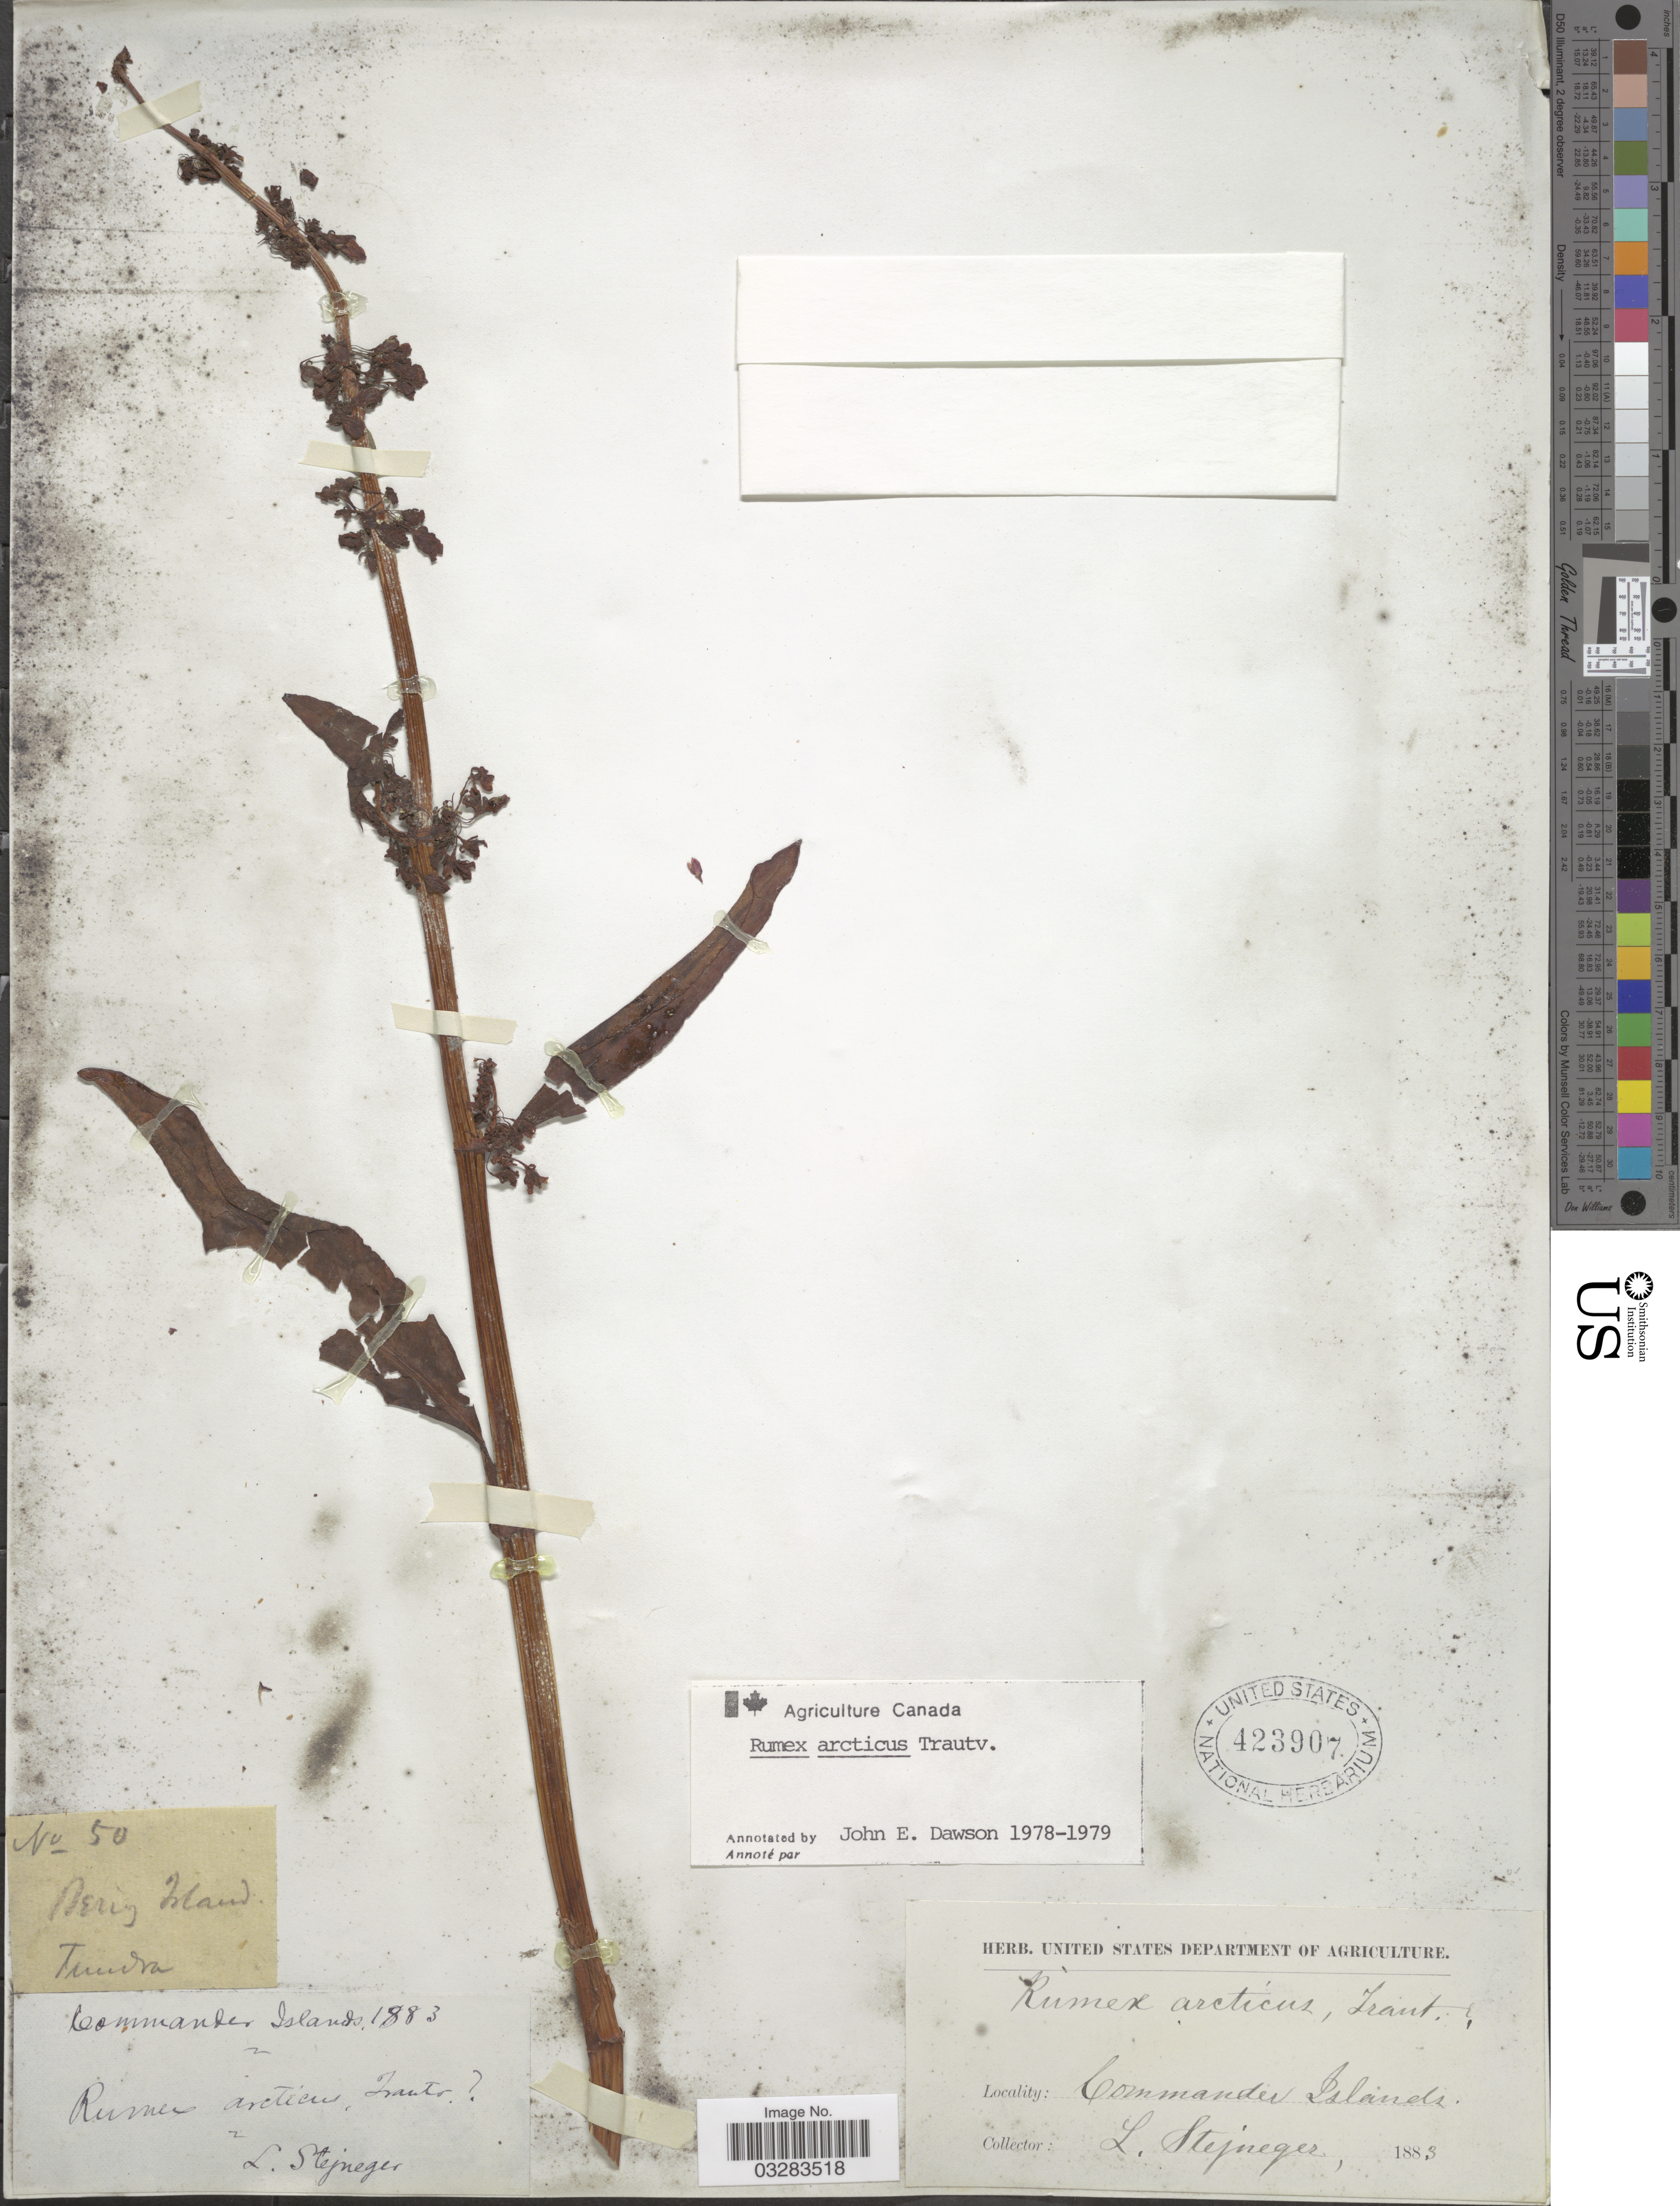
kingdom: Plantae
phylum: Tracheophyta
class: Magnoliopsida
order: Caryophyllales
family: Polygonaceae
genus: Rumex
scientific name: Rumex arcticus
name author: Trautv.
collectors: L. Stejneger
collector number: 50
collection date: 1883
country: Russian Federation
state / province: Kamchatka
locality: Berig Island. Commander Islands.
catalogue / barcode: US 423907